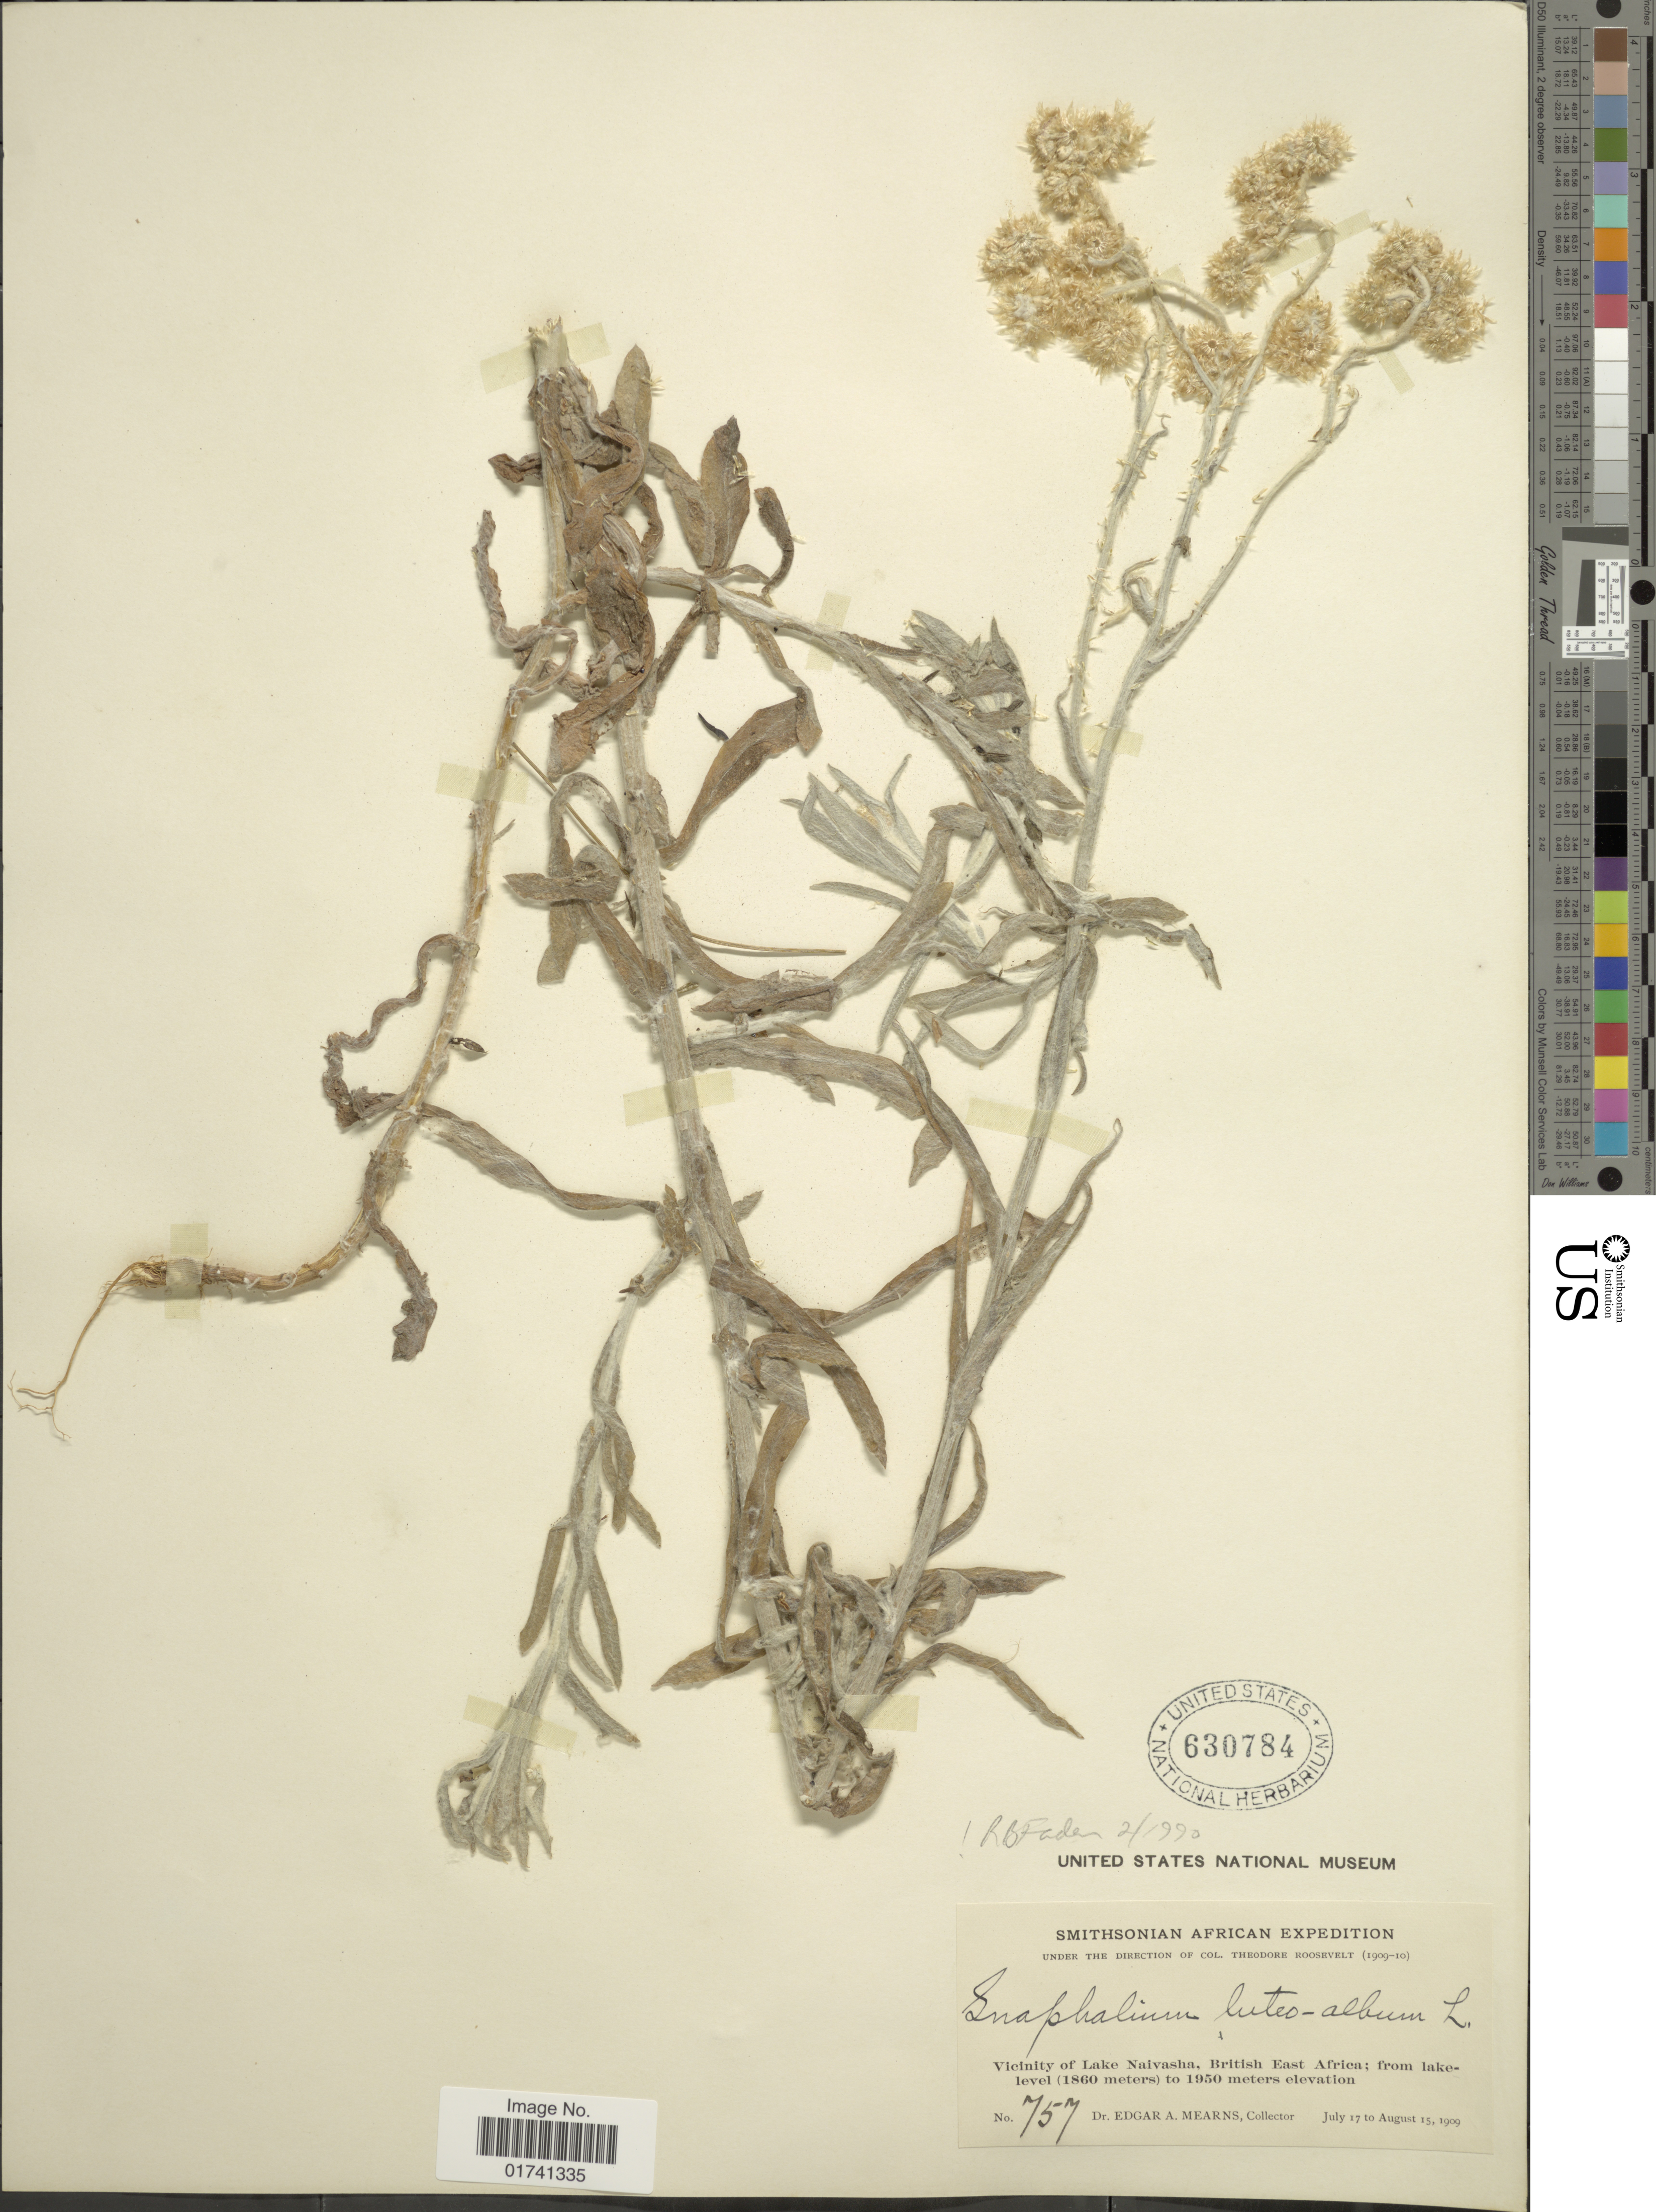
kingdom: Plantae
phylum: Tracheophyta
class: Magnoliopsida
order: Asterales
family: Asteraceae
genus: Laphangium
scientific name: Laphangium luteoalbum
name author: (L.) Tzvelev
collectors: E. A. Mearns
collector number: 757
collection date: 1909-07-17/1909-08-15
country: Kenya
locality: Vicinity of Lake Naivasha, British East Africa.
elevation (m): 1860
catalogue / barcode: US 630784